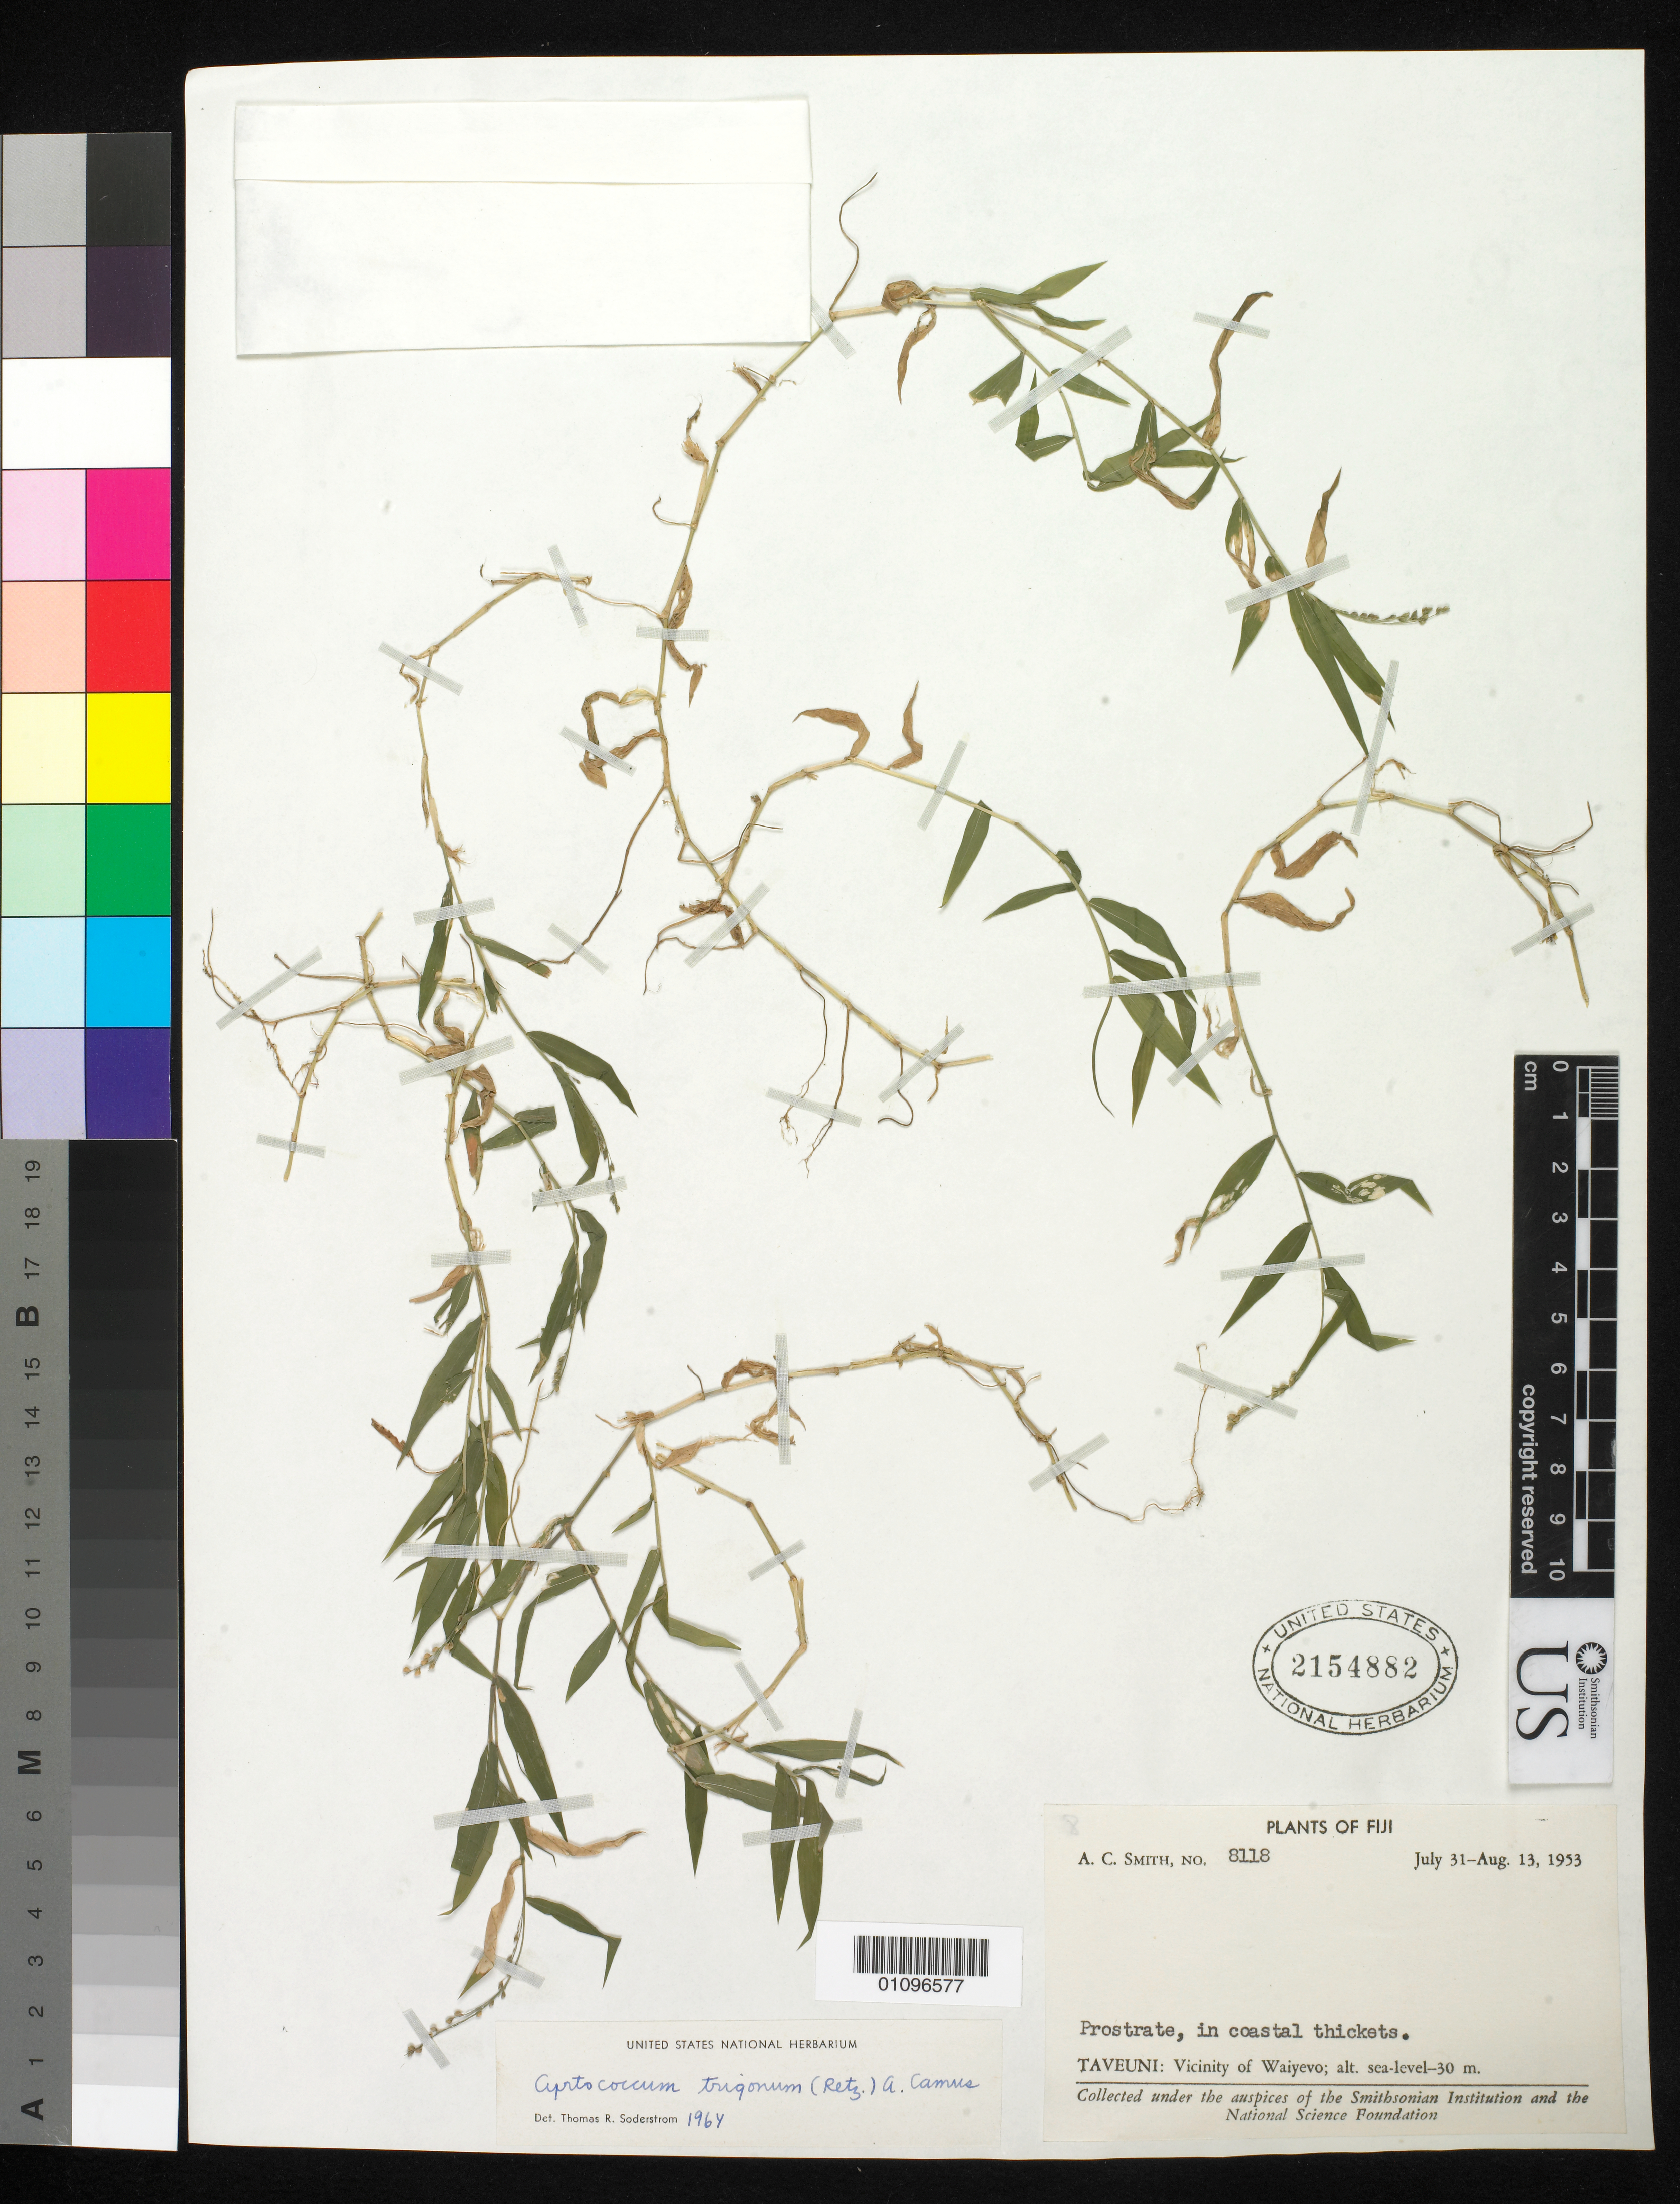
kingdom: Plantae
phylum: Tracheophyta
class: Liliopsida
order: Poales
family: Poaceae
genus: Cyrtococcum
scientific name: Cyrtococcum trigonum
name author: (Retz.) A. Camus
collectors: A. C. Smith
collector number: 8118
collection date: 1953-07-31/1953-08-13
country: Fiji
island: Taveuni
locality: Vicinity of Waiyevo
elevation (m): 0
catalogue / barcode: US 2154882